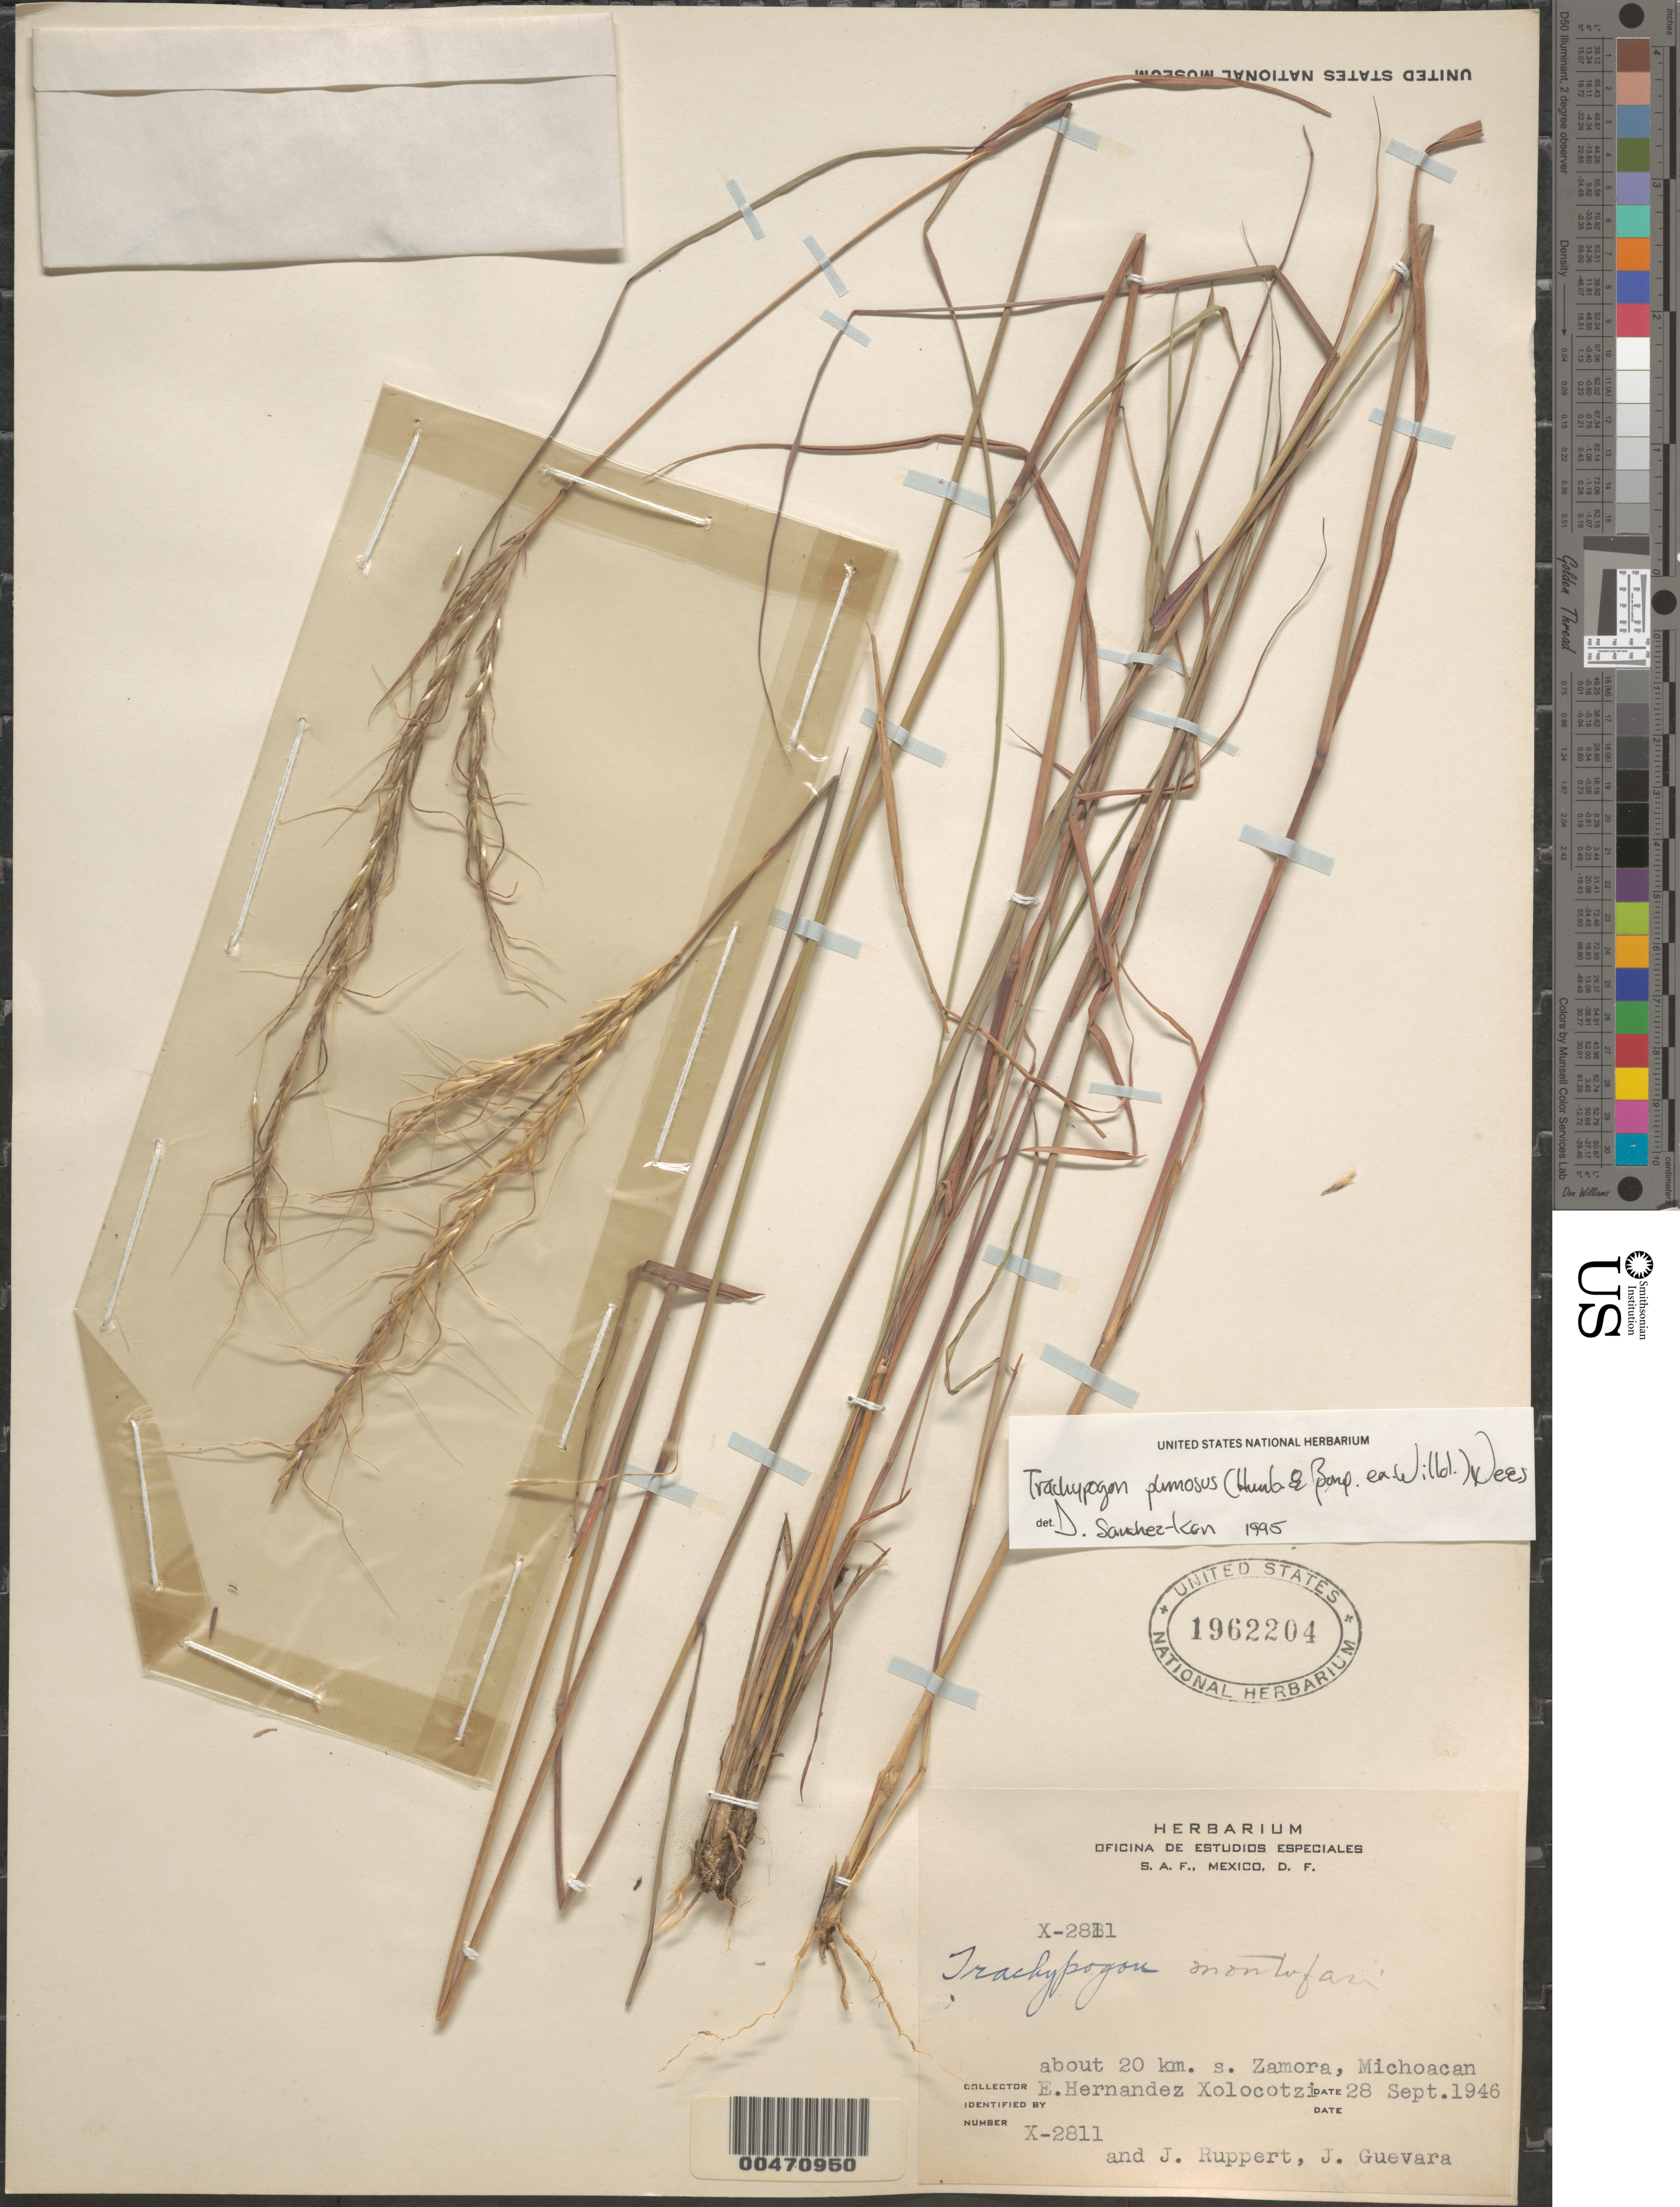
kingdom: Plantae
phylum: Tracheophyta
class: Liliopsida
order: Poales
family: Poaceae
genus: Trachypogon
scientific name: Trachypogon plumosus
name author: (Humb. & Bonpl.) Nees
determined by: Sánchez-Ken, J. G.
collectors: E. I. Hernández-X., J. Ruppert & J. Guevara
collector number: X-2811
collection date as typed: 28 Sep 1946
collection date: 1946-09-28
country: Mexico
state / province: Michoacán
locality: About 20 km S of Zamora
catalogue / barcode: US 1962204